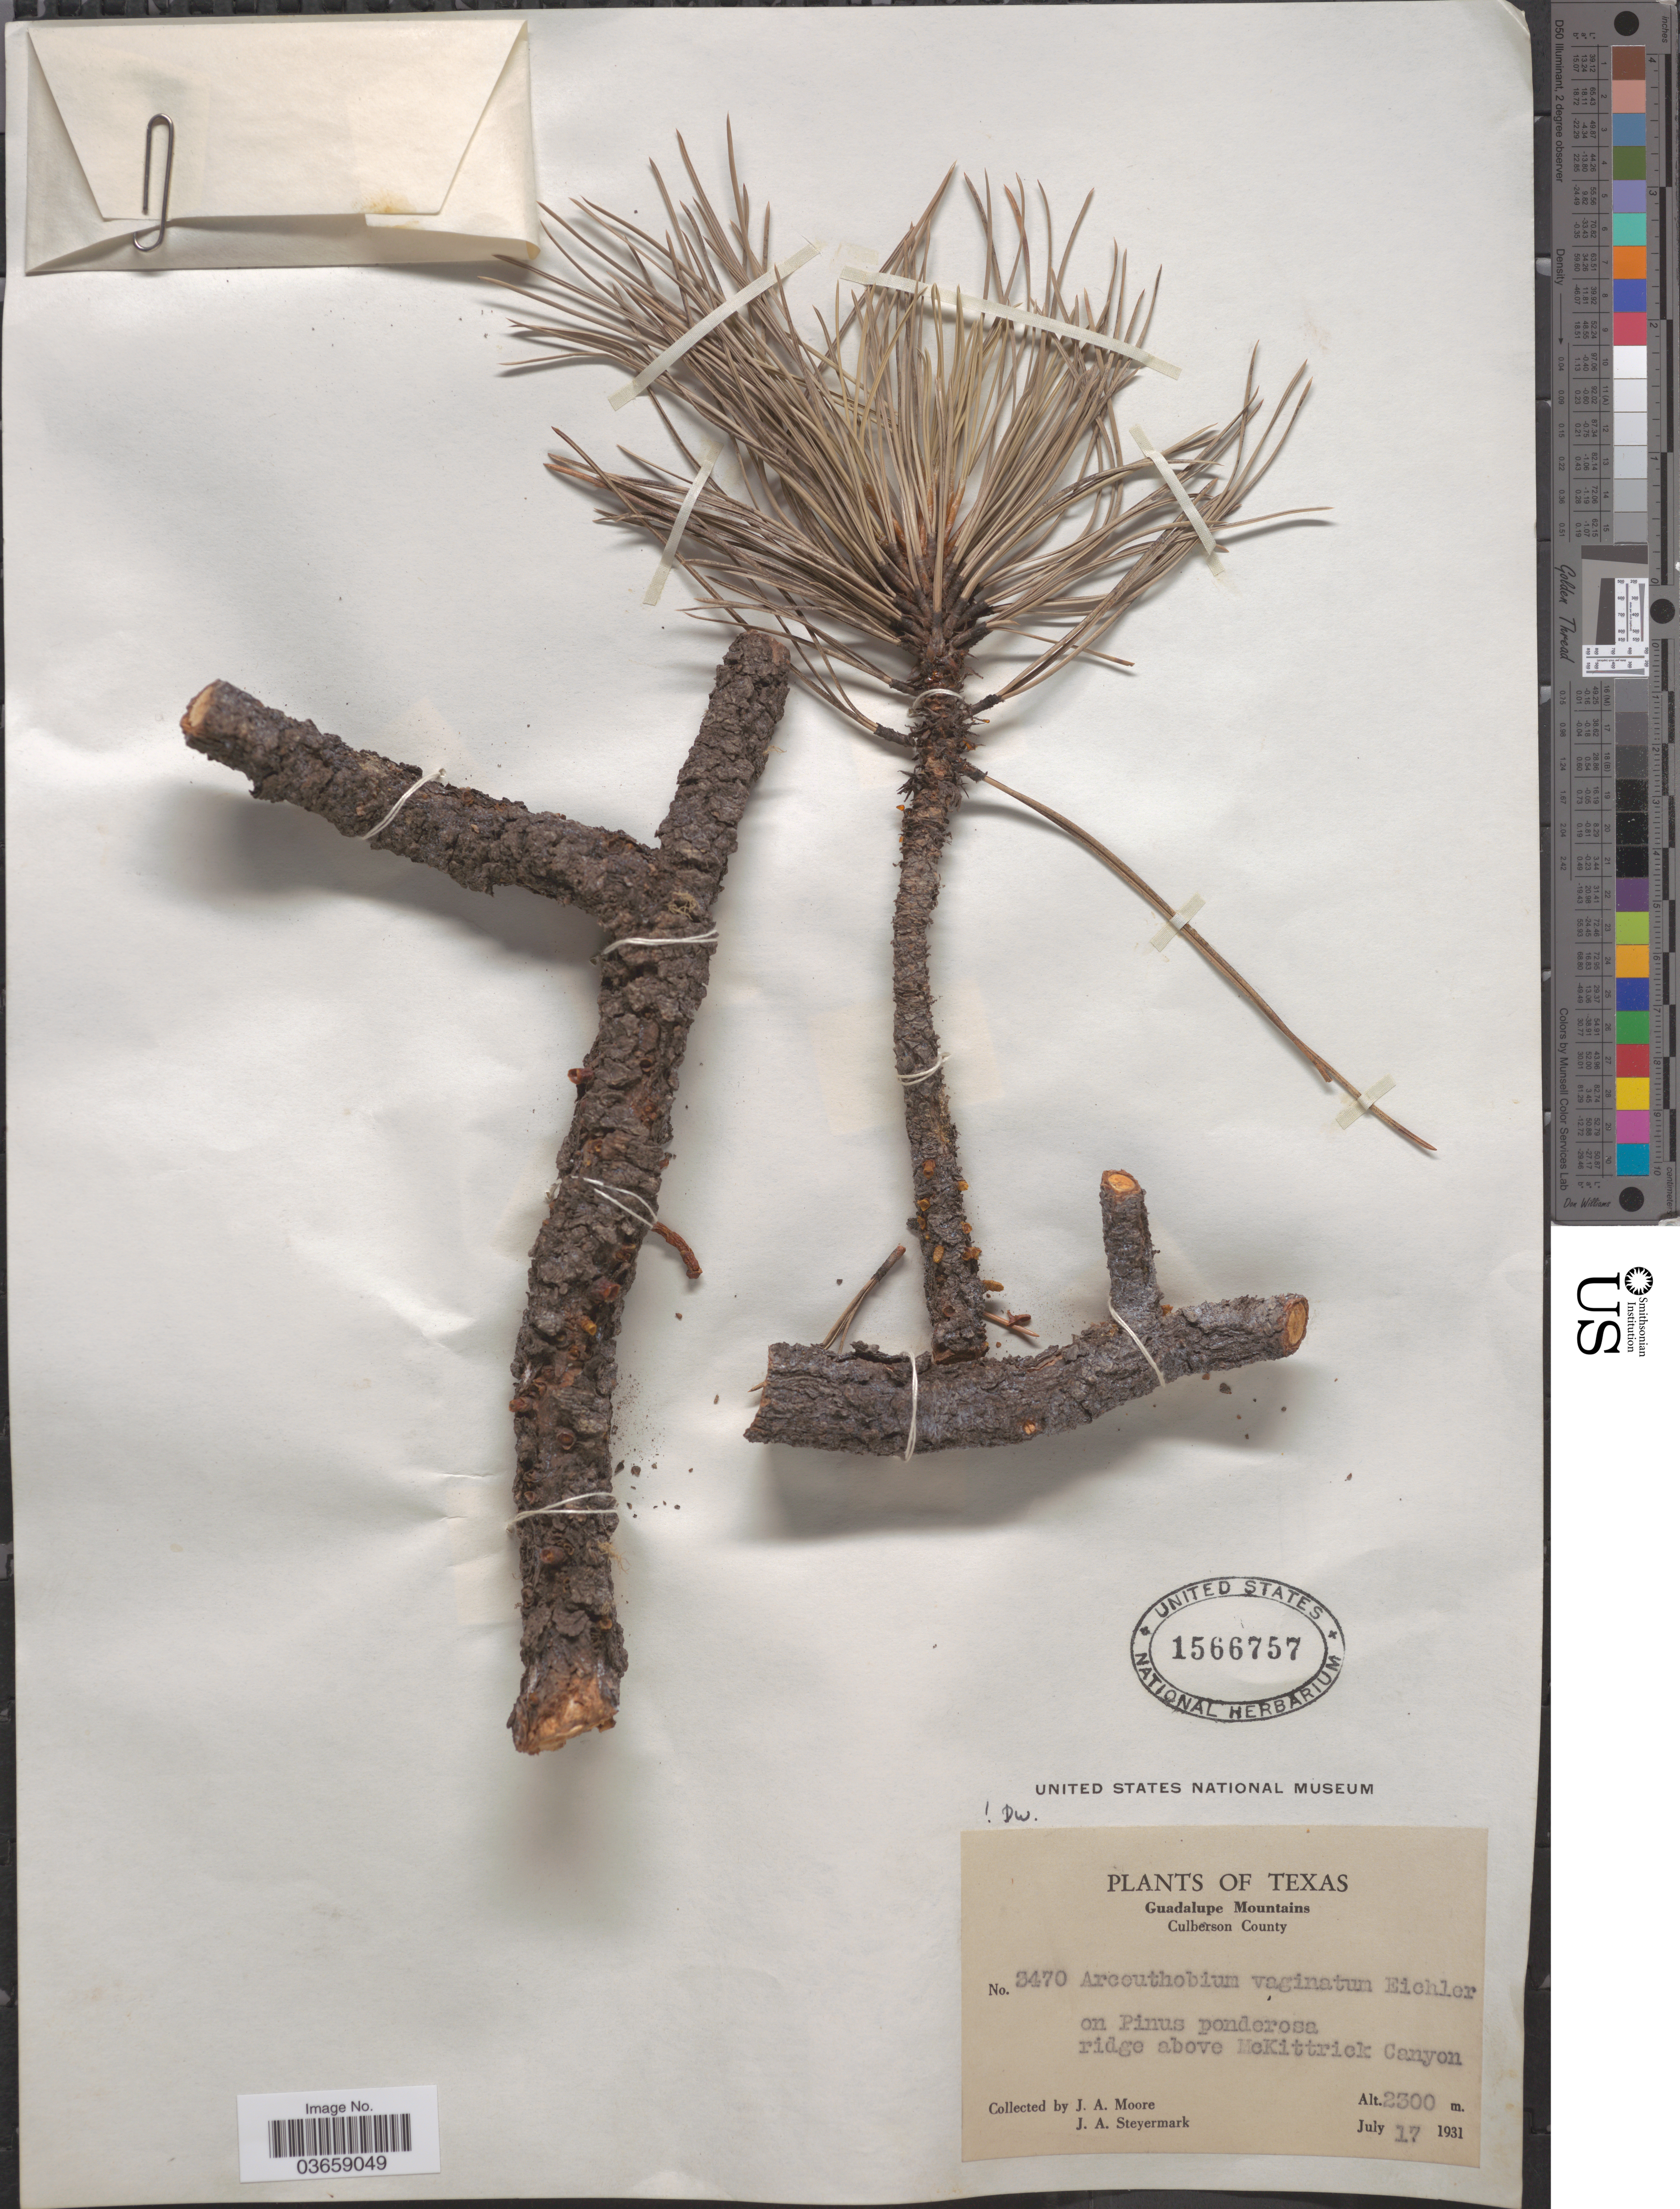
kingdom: Plantae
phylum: Tracheophyta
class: Magnoliopsida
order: Santalales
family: Viscaceae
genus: Arceuthobium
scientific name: Arceuthobium vaginatum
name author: (Humb. & Bonpl. ex Willd.) J. Presl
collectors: J. A. Moore & J. Steyermark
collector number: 3470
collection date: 1931-07-17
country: United States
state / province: Texas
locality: Guadalupe Mountains. Culberson County. Ridge above McKittrick Canyon.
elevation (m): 2300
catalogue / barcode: US 1566757